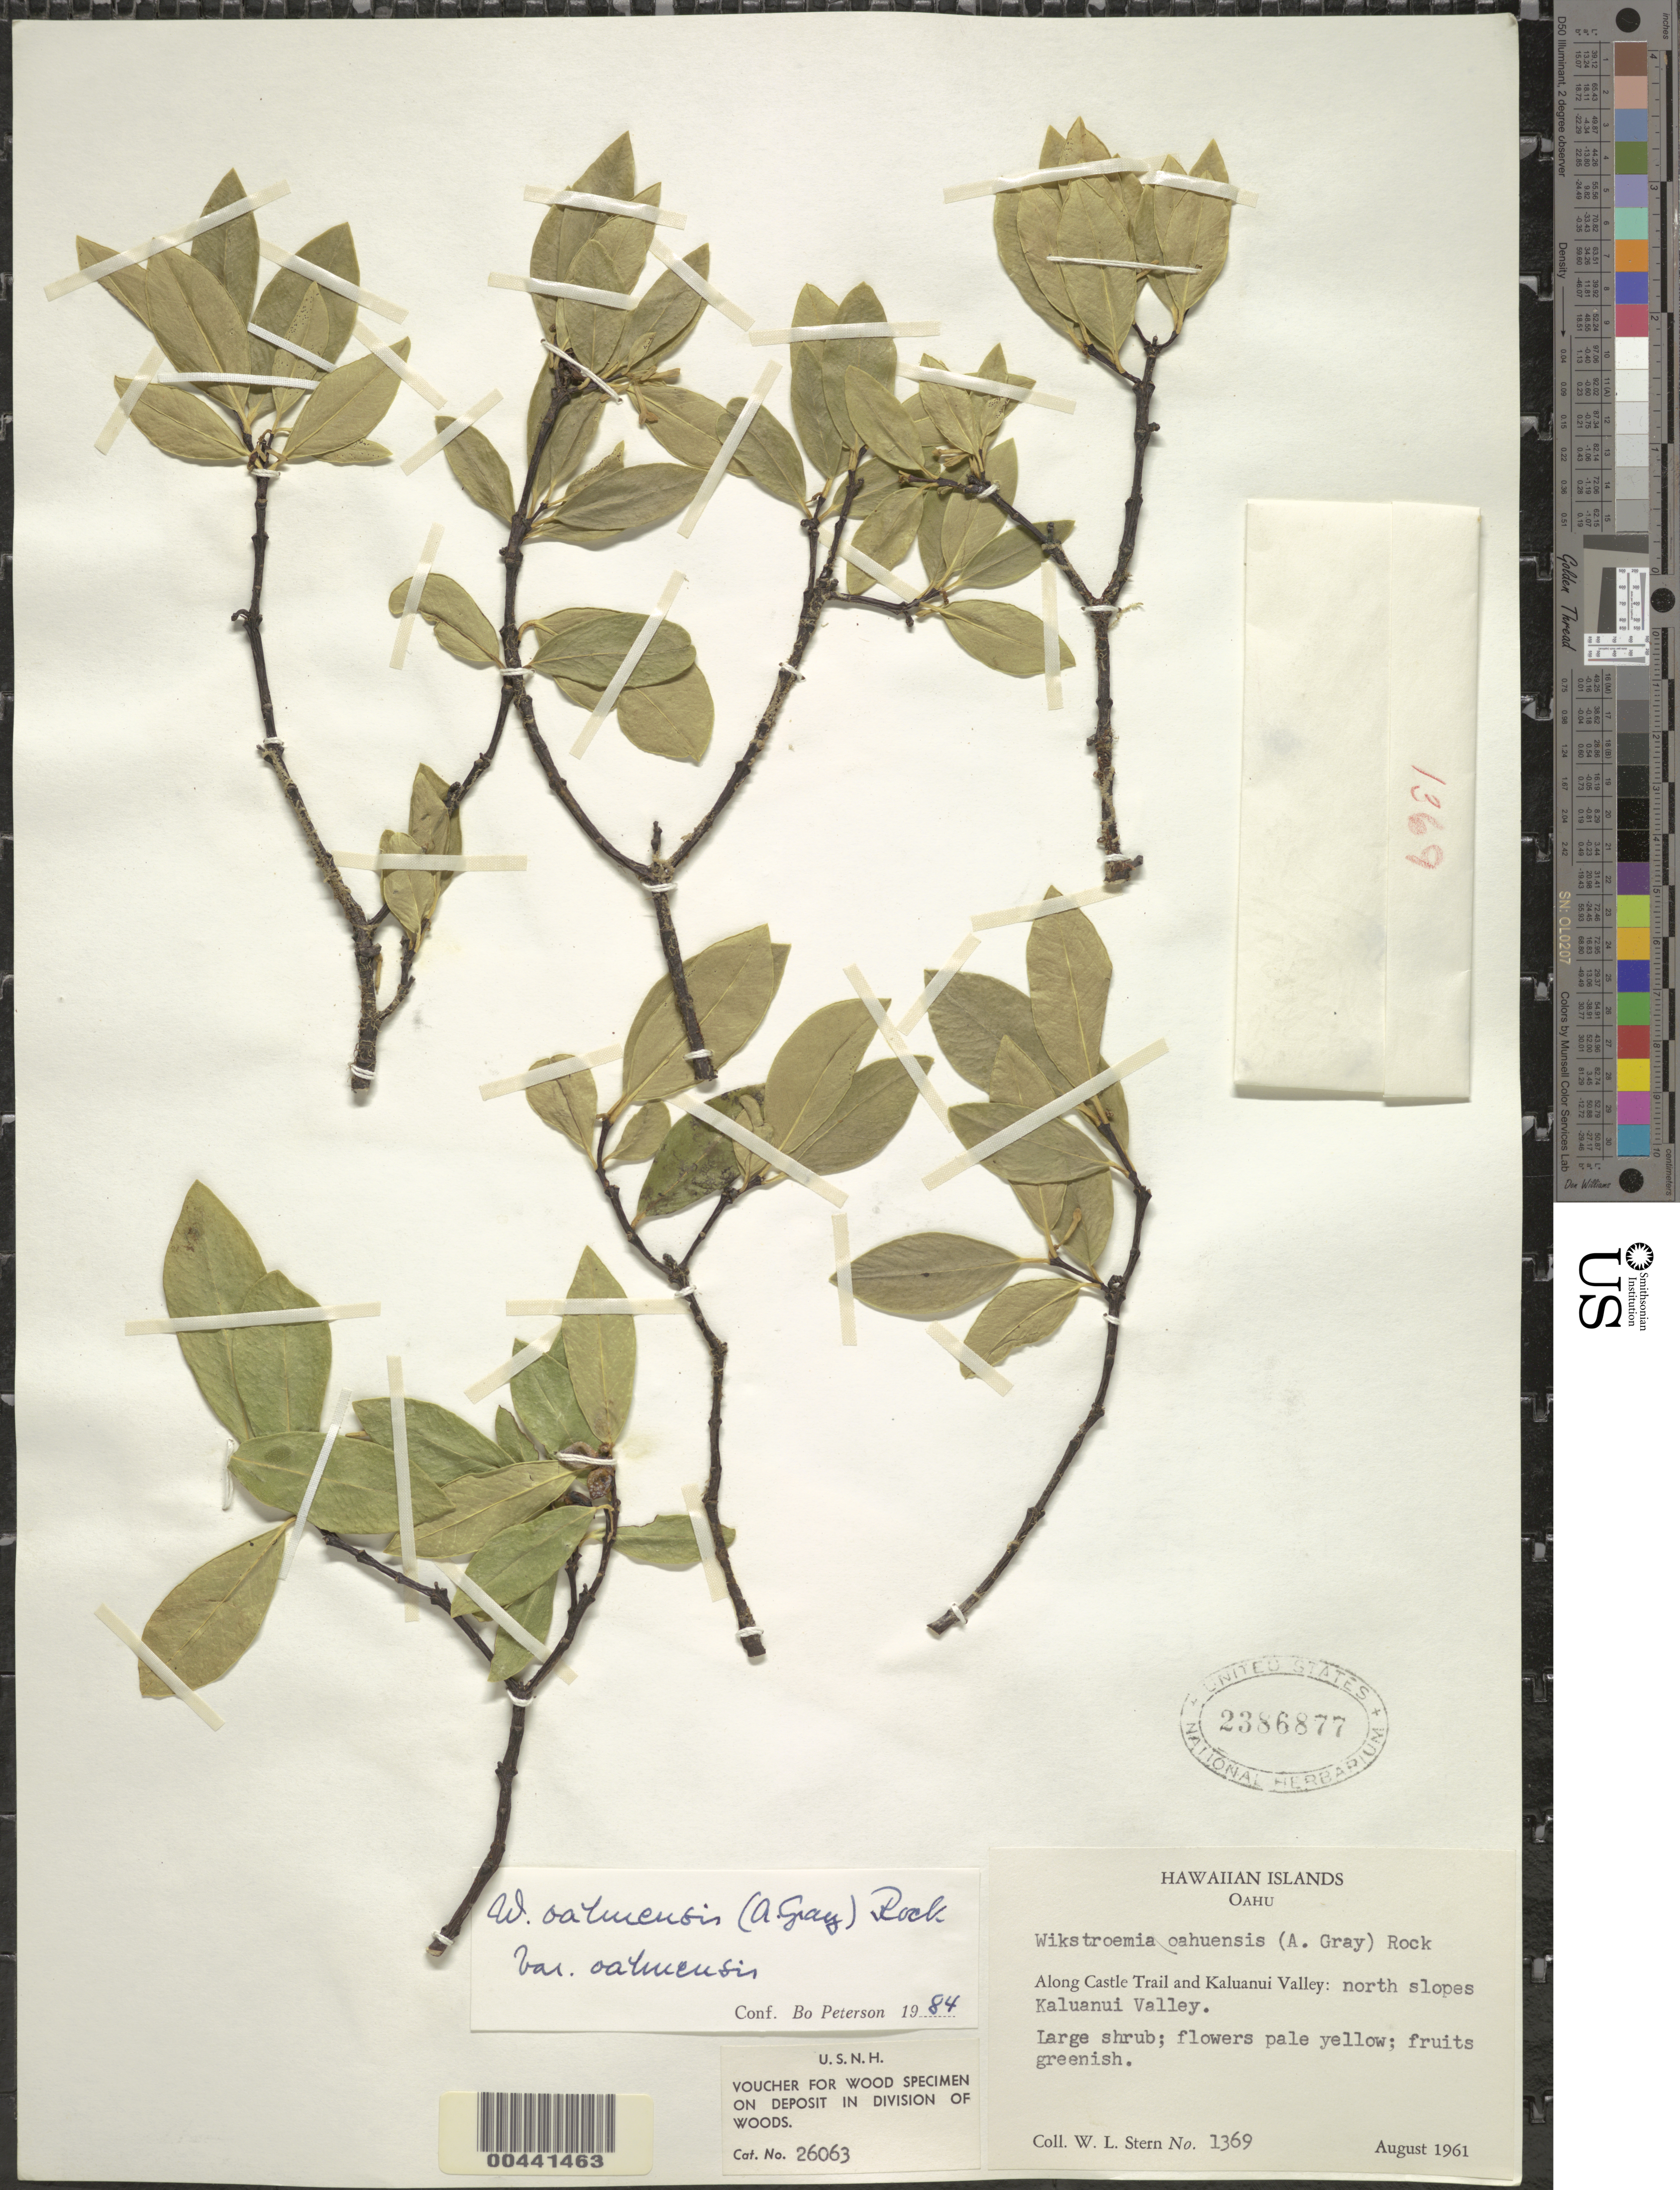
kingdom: Plantae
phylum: Tracheophyta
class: Magnoliopsida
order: Malvales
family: Thymelaeaceae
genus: Wikstroemia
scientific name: Wikstroemia oahuensis var. oahuensis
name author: (A. Gray) Rock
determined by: Peterson, B.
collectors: W. L. Stern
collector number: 1369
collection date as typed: Aug 1961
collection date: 1961-08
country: United States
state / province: Hawaii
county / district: Honolulu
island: Oahu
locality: Along Castle Trail and Kaluanui Valley, N slopes Kaluanui Valley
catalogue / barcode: US 2386877